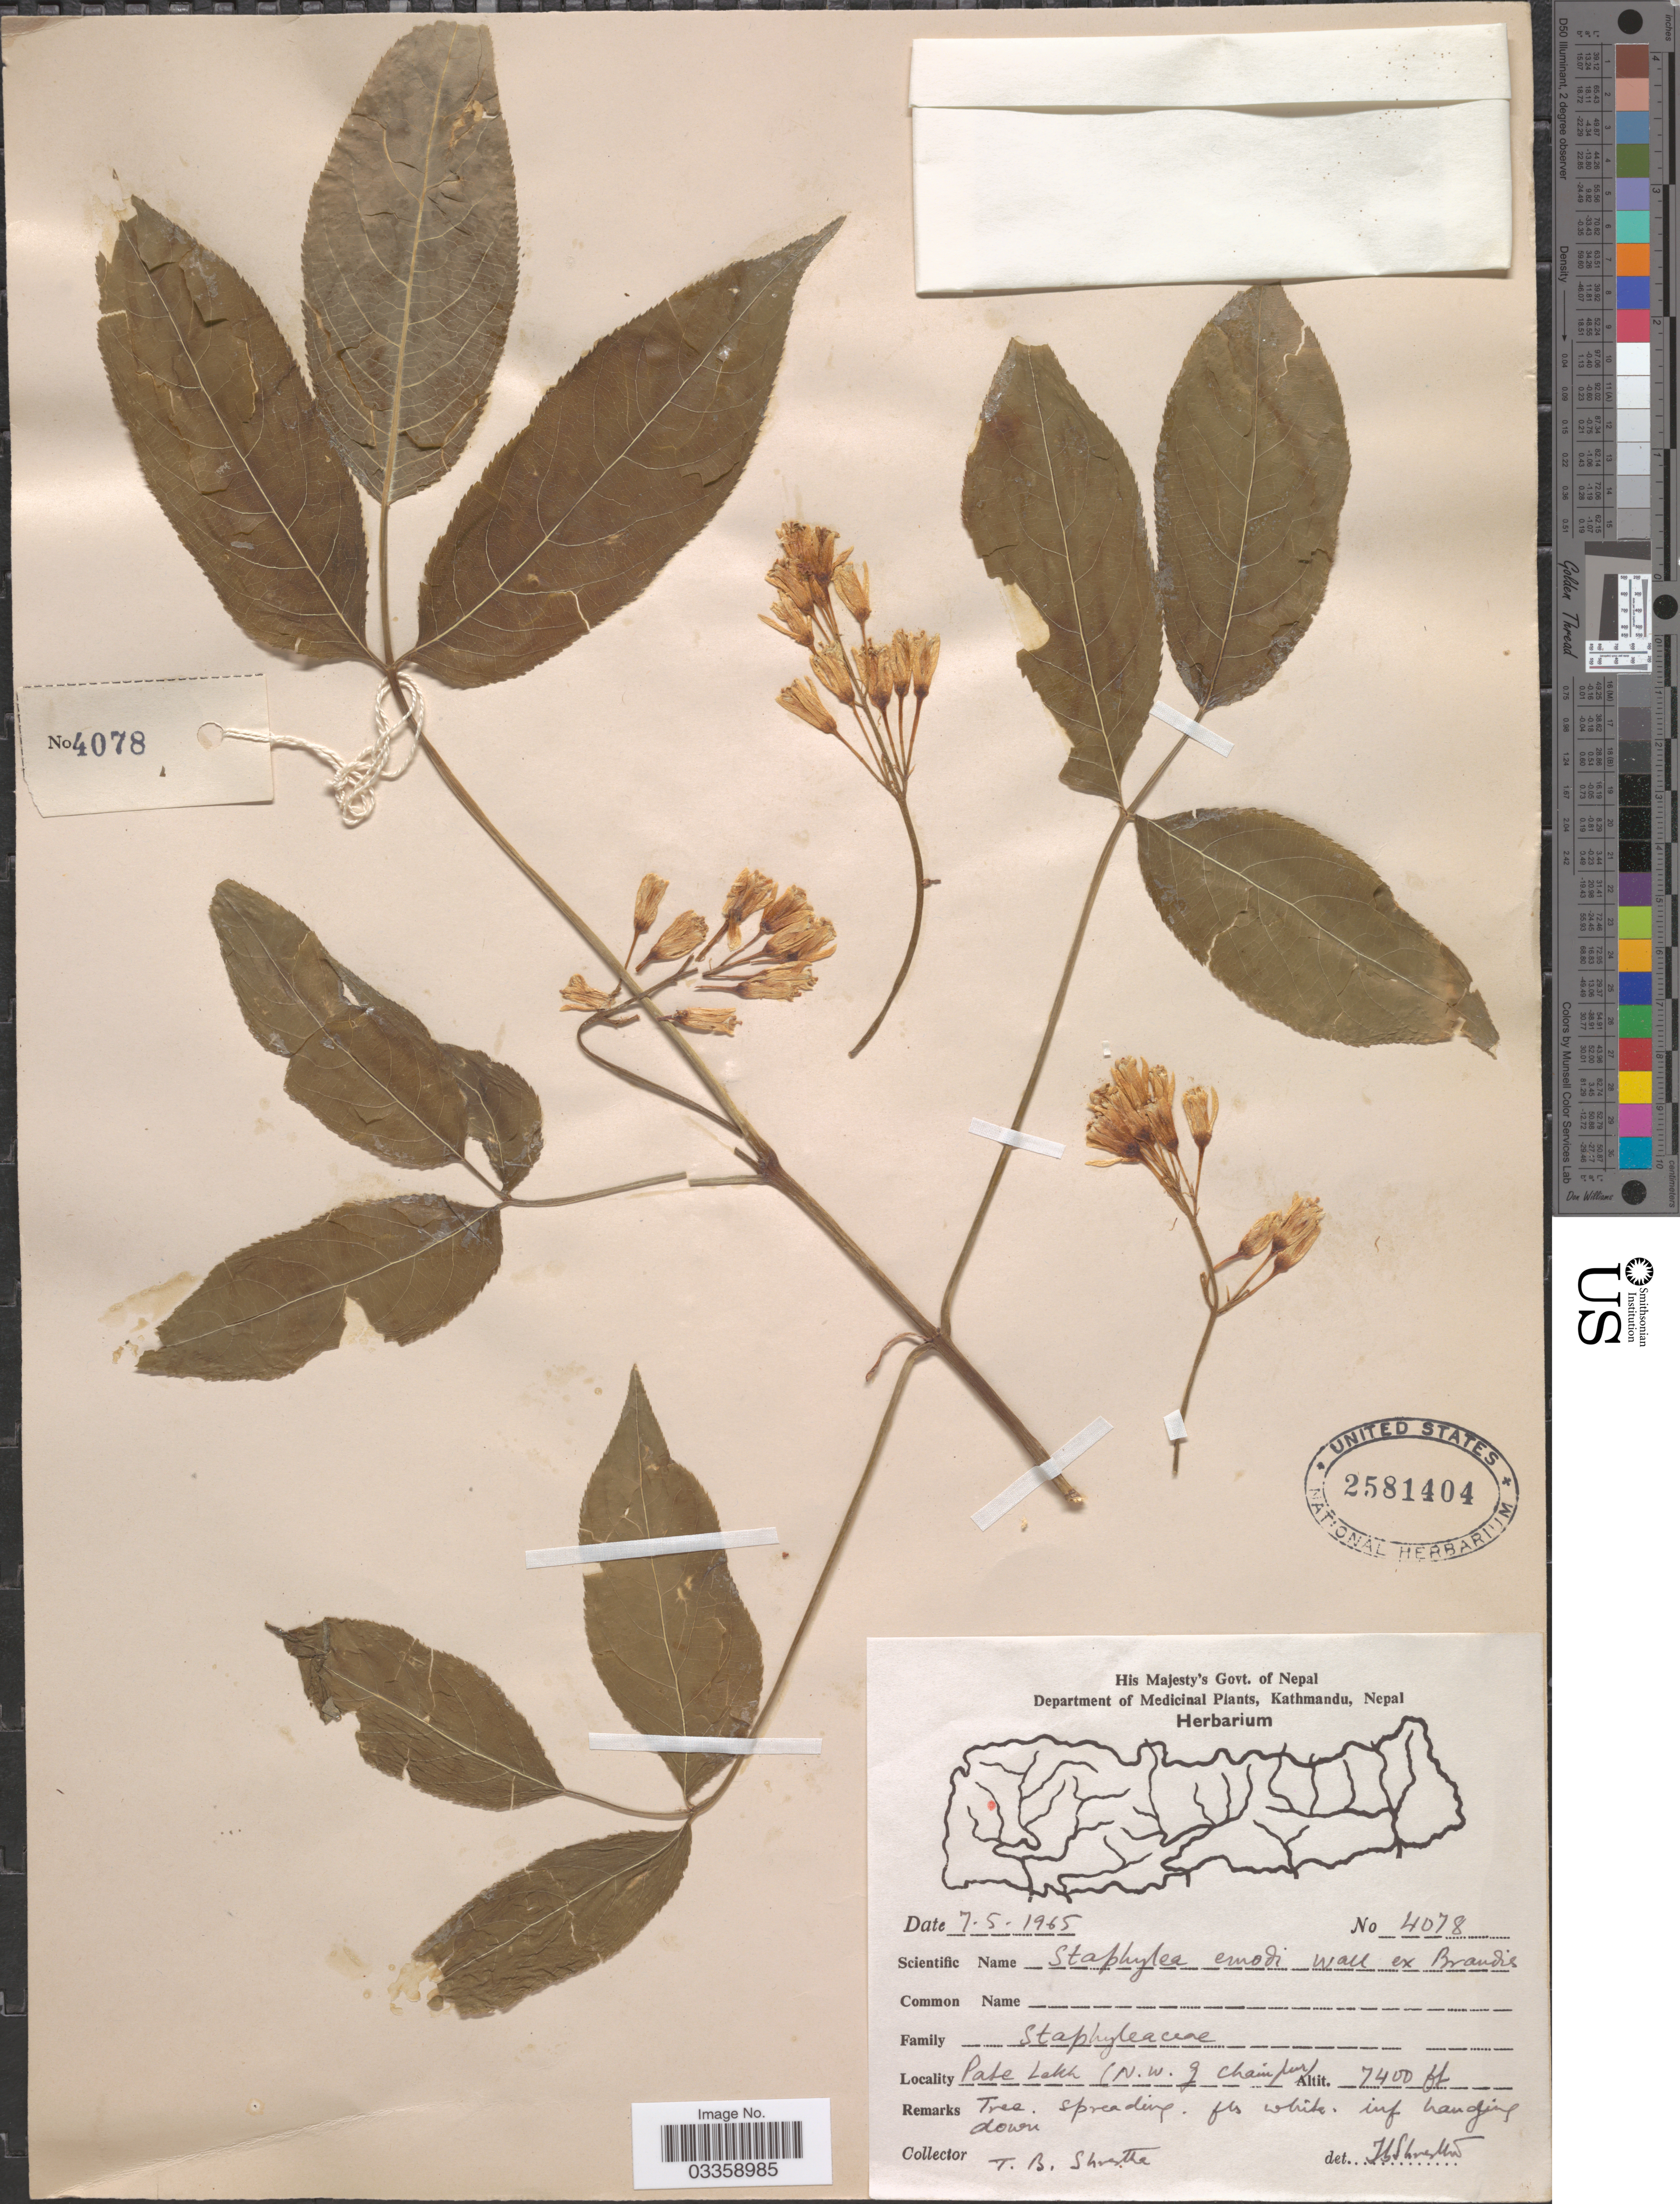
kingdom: Plantae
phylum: Tracheophyta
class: Magnoliopsida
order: Crossosomatales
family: Staphyleaceae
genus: Staphylea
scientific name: Staphylea emodi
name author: Wall. ex Brandis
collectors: T. B. Shrestha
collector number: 4078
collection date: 1965-05-07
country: Nepal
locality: Pate Lakh (N.W. of Chainpur). [interpreted]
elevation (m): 2256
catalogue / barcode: US 2581404